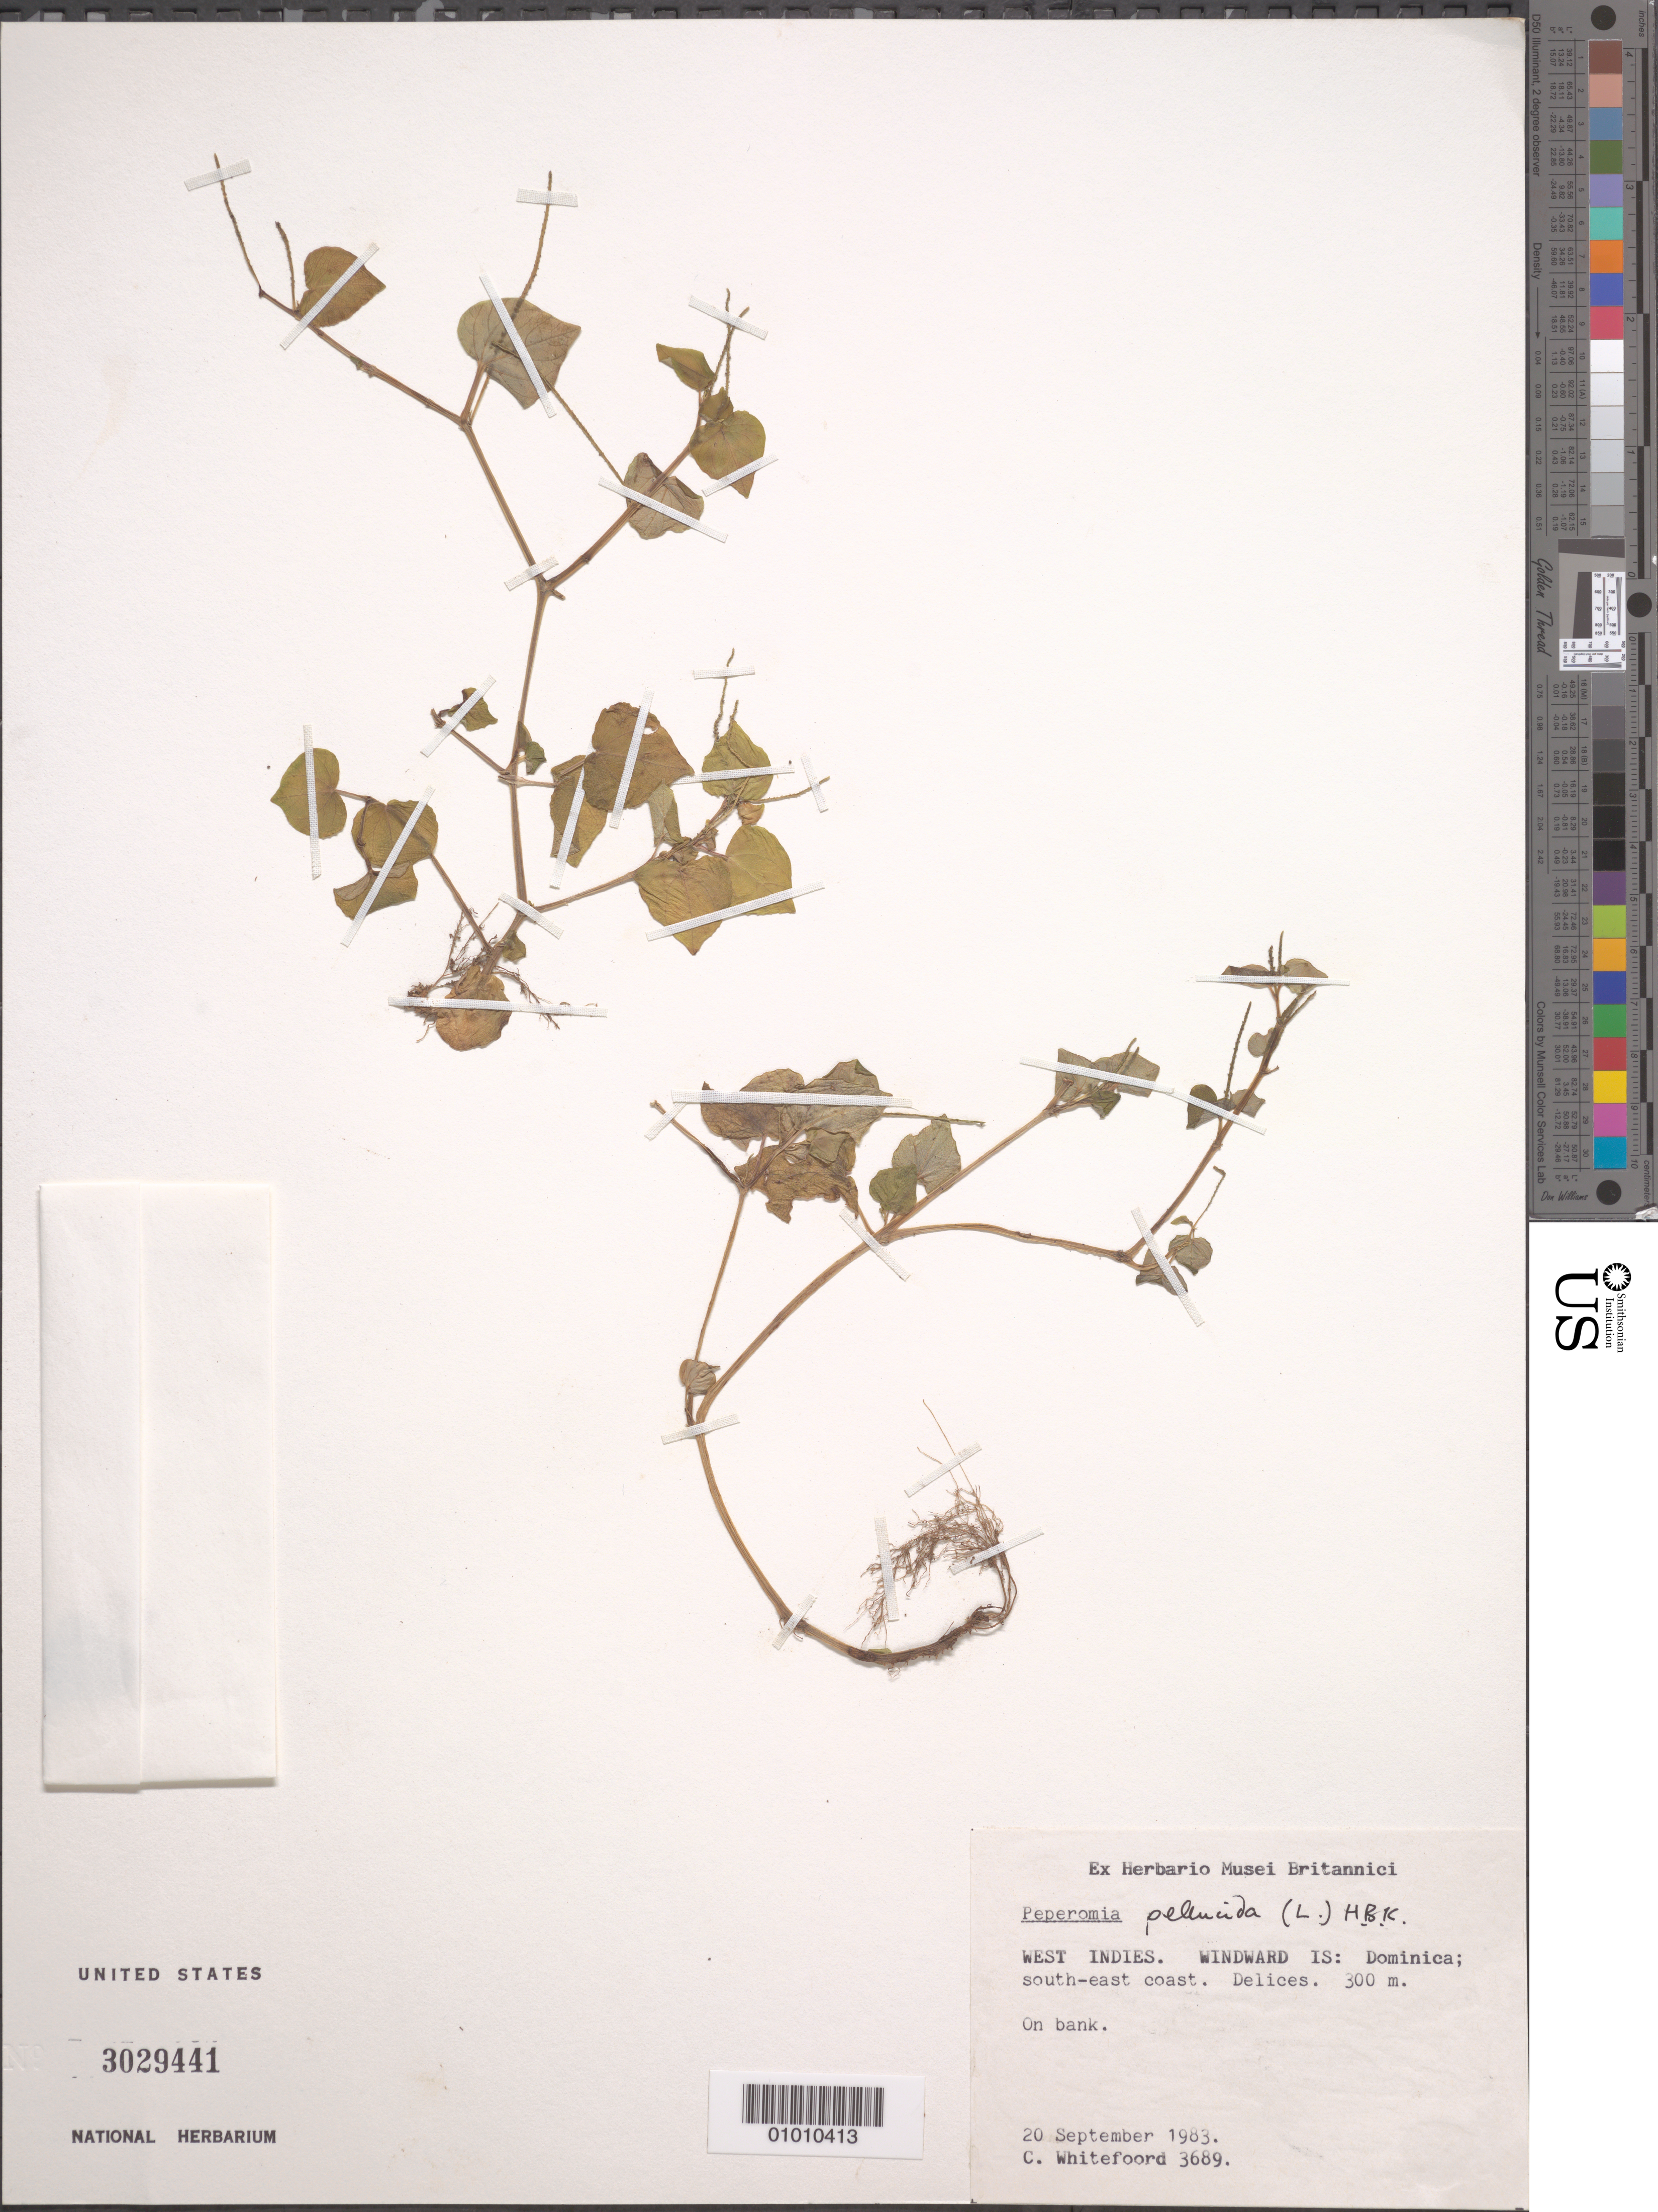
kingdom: Plantae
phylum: Tracheophyta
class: Magnoliopsida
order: Piperales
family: Piperaceae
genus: Peperomia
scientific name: Peperomia pellucida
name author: (L.) Kunth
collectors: C. Whitefoord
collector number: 3689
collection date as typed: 20 Sep 1983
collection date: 1983-09-20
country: Dominica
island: Dominica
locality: SE coast. Delices. On bank.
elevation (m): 300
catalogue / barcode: US 3029441